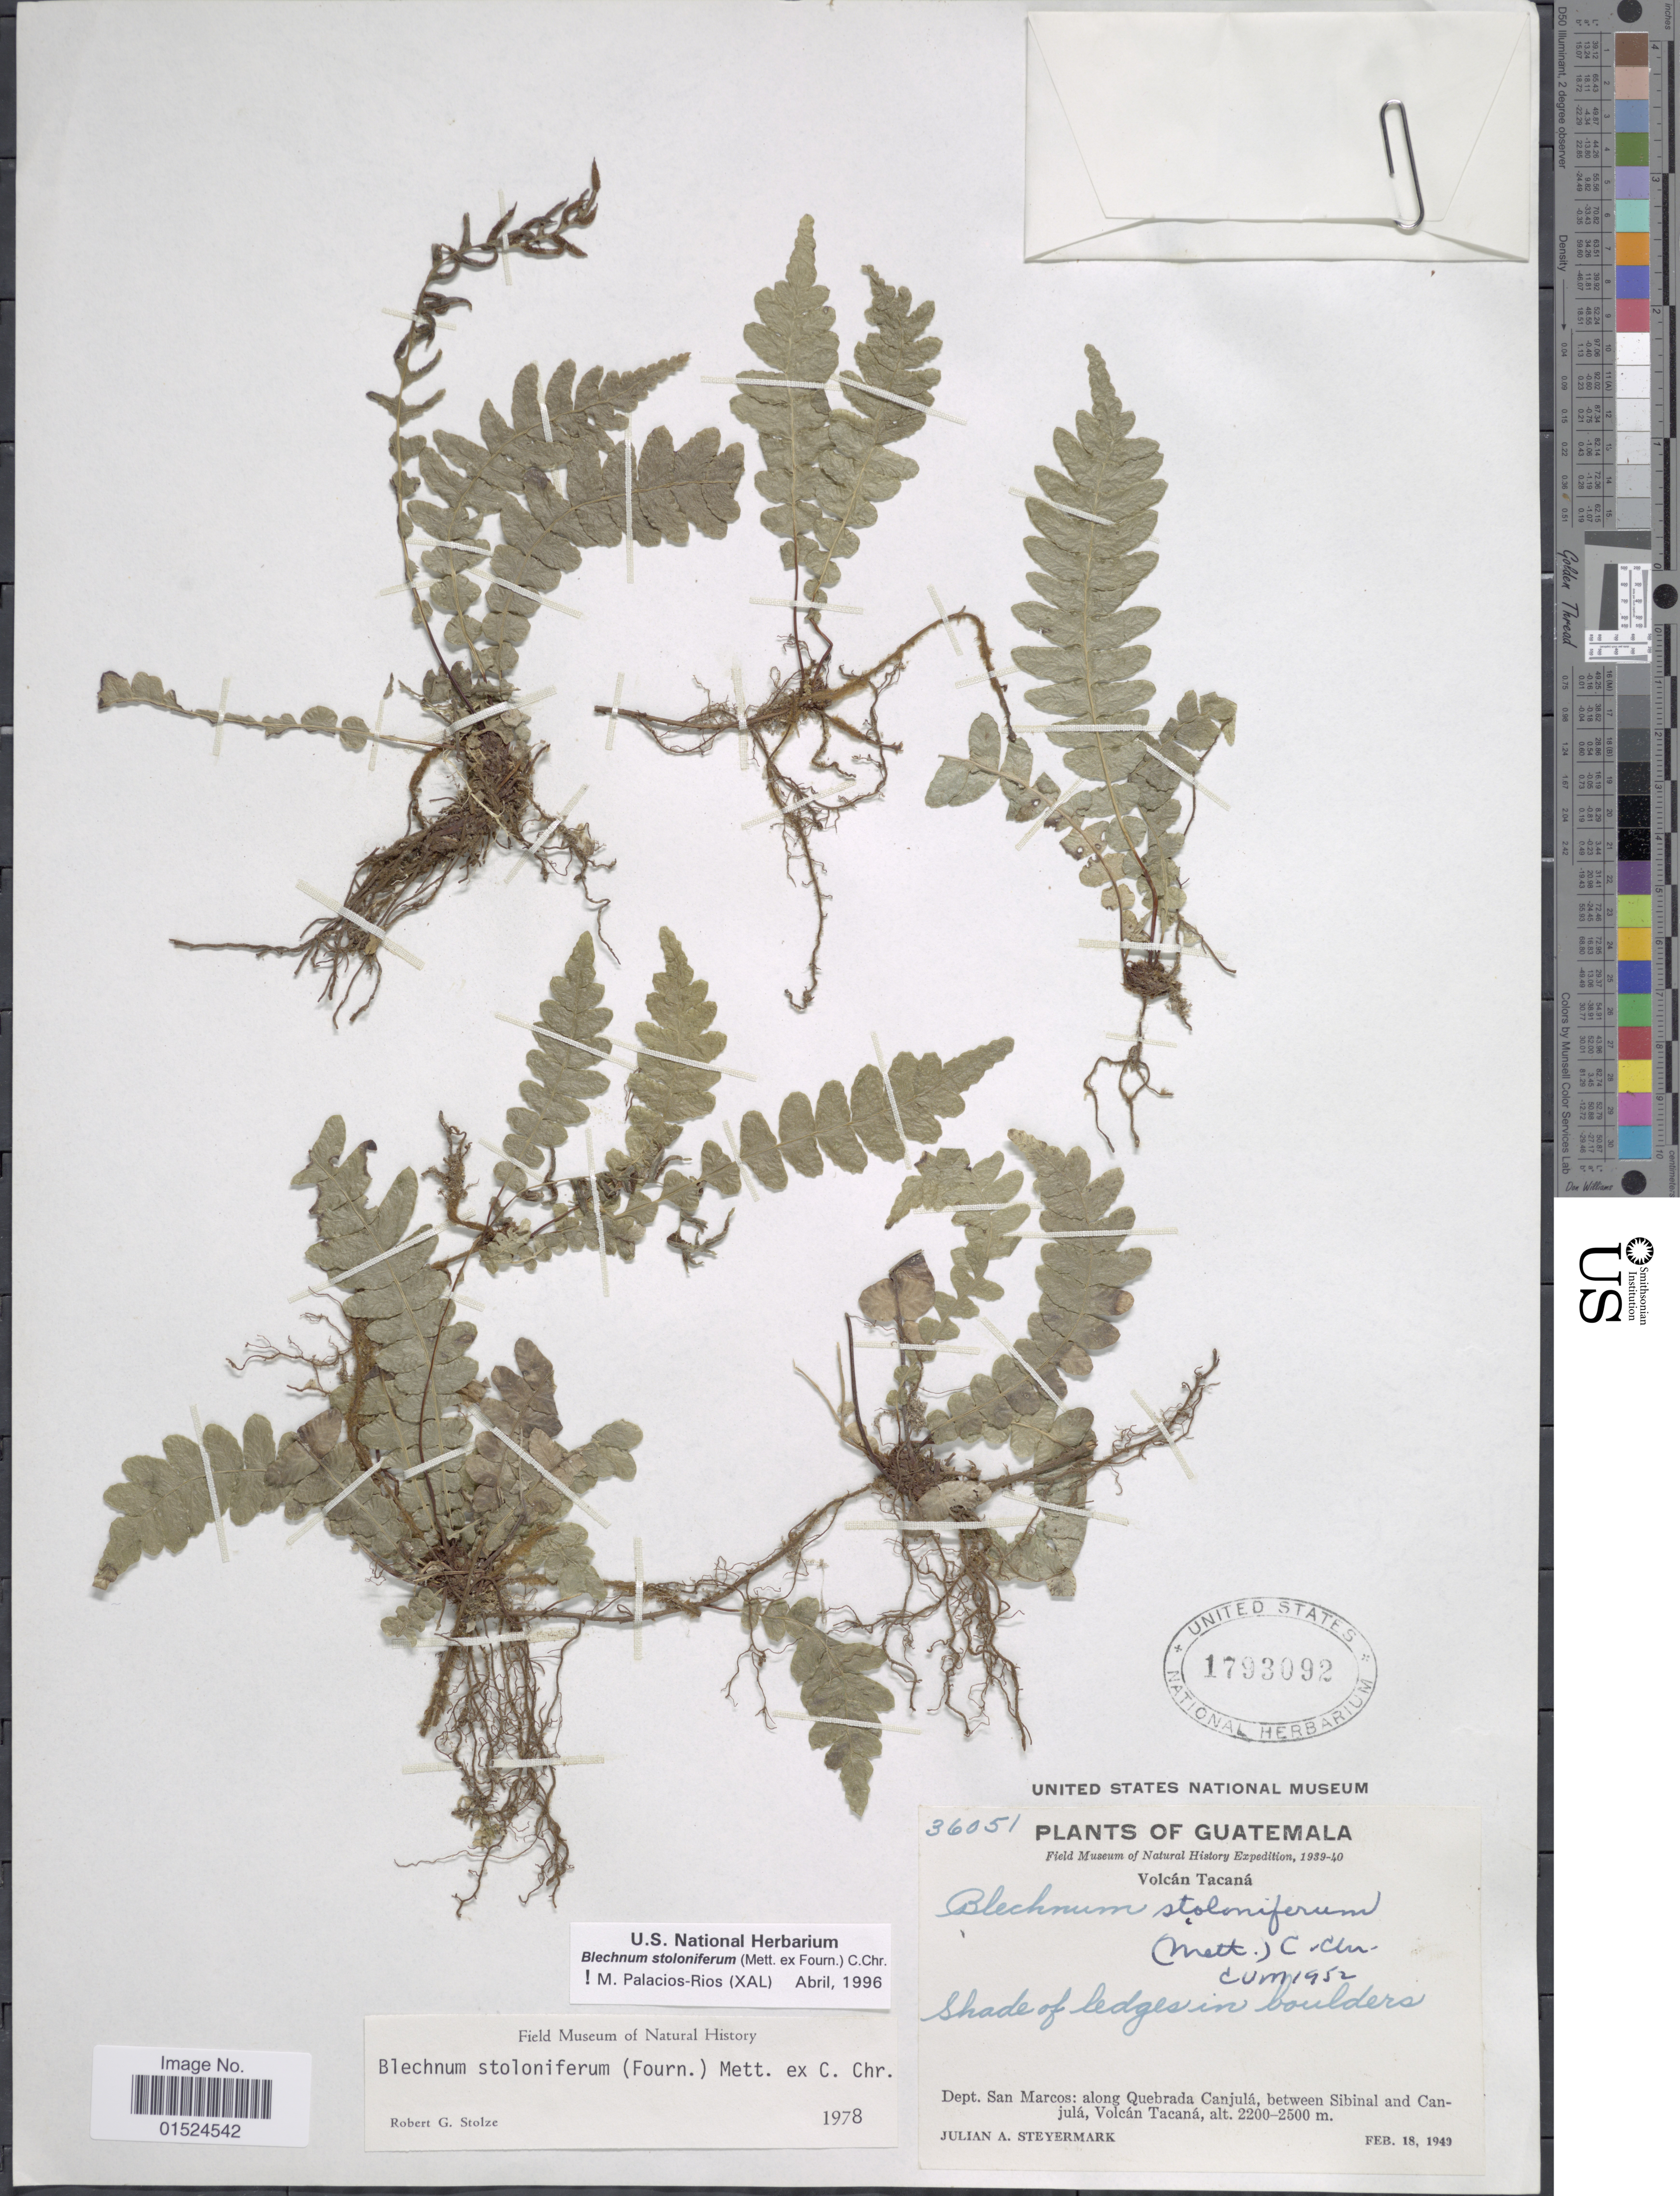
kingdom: Plantae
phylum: Tracheophyta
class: Polypodiopsida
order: Polypodiales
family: Blechnaceae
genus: Blechnum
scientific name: Blechnum stoloniferum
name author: (Mett. ex E. Fourn.) C. Chr.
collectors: J. Steyermark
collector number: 36051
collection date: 1940-02-18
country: Guatemala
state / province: San Marcos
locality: Along Quebrada Canjulá, between Sibinal and Canjulá, Volcán Tacaná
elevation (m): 2200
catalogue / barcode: US 1793092